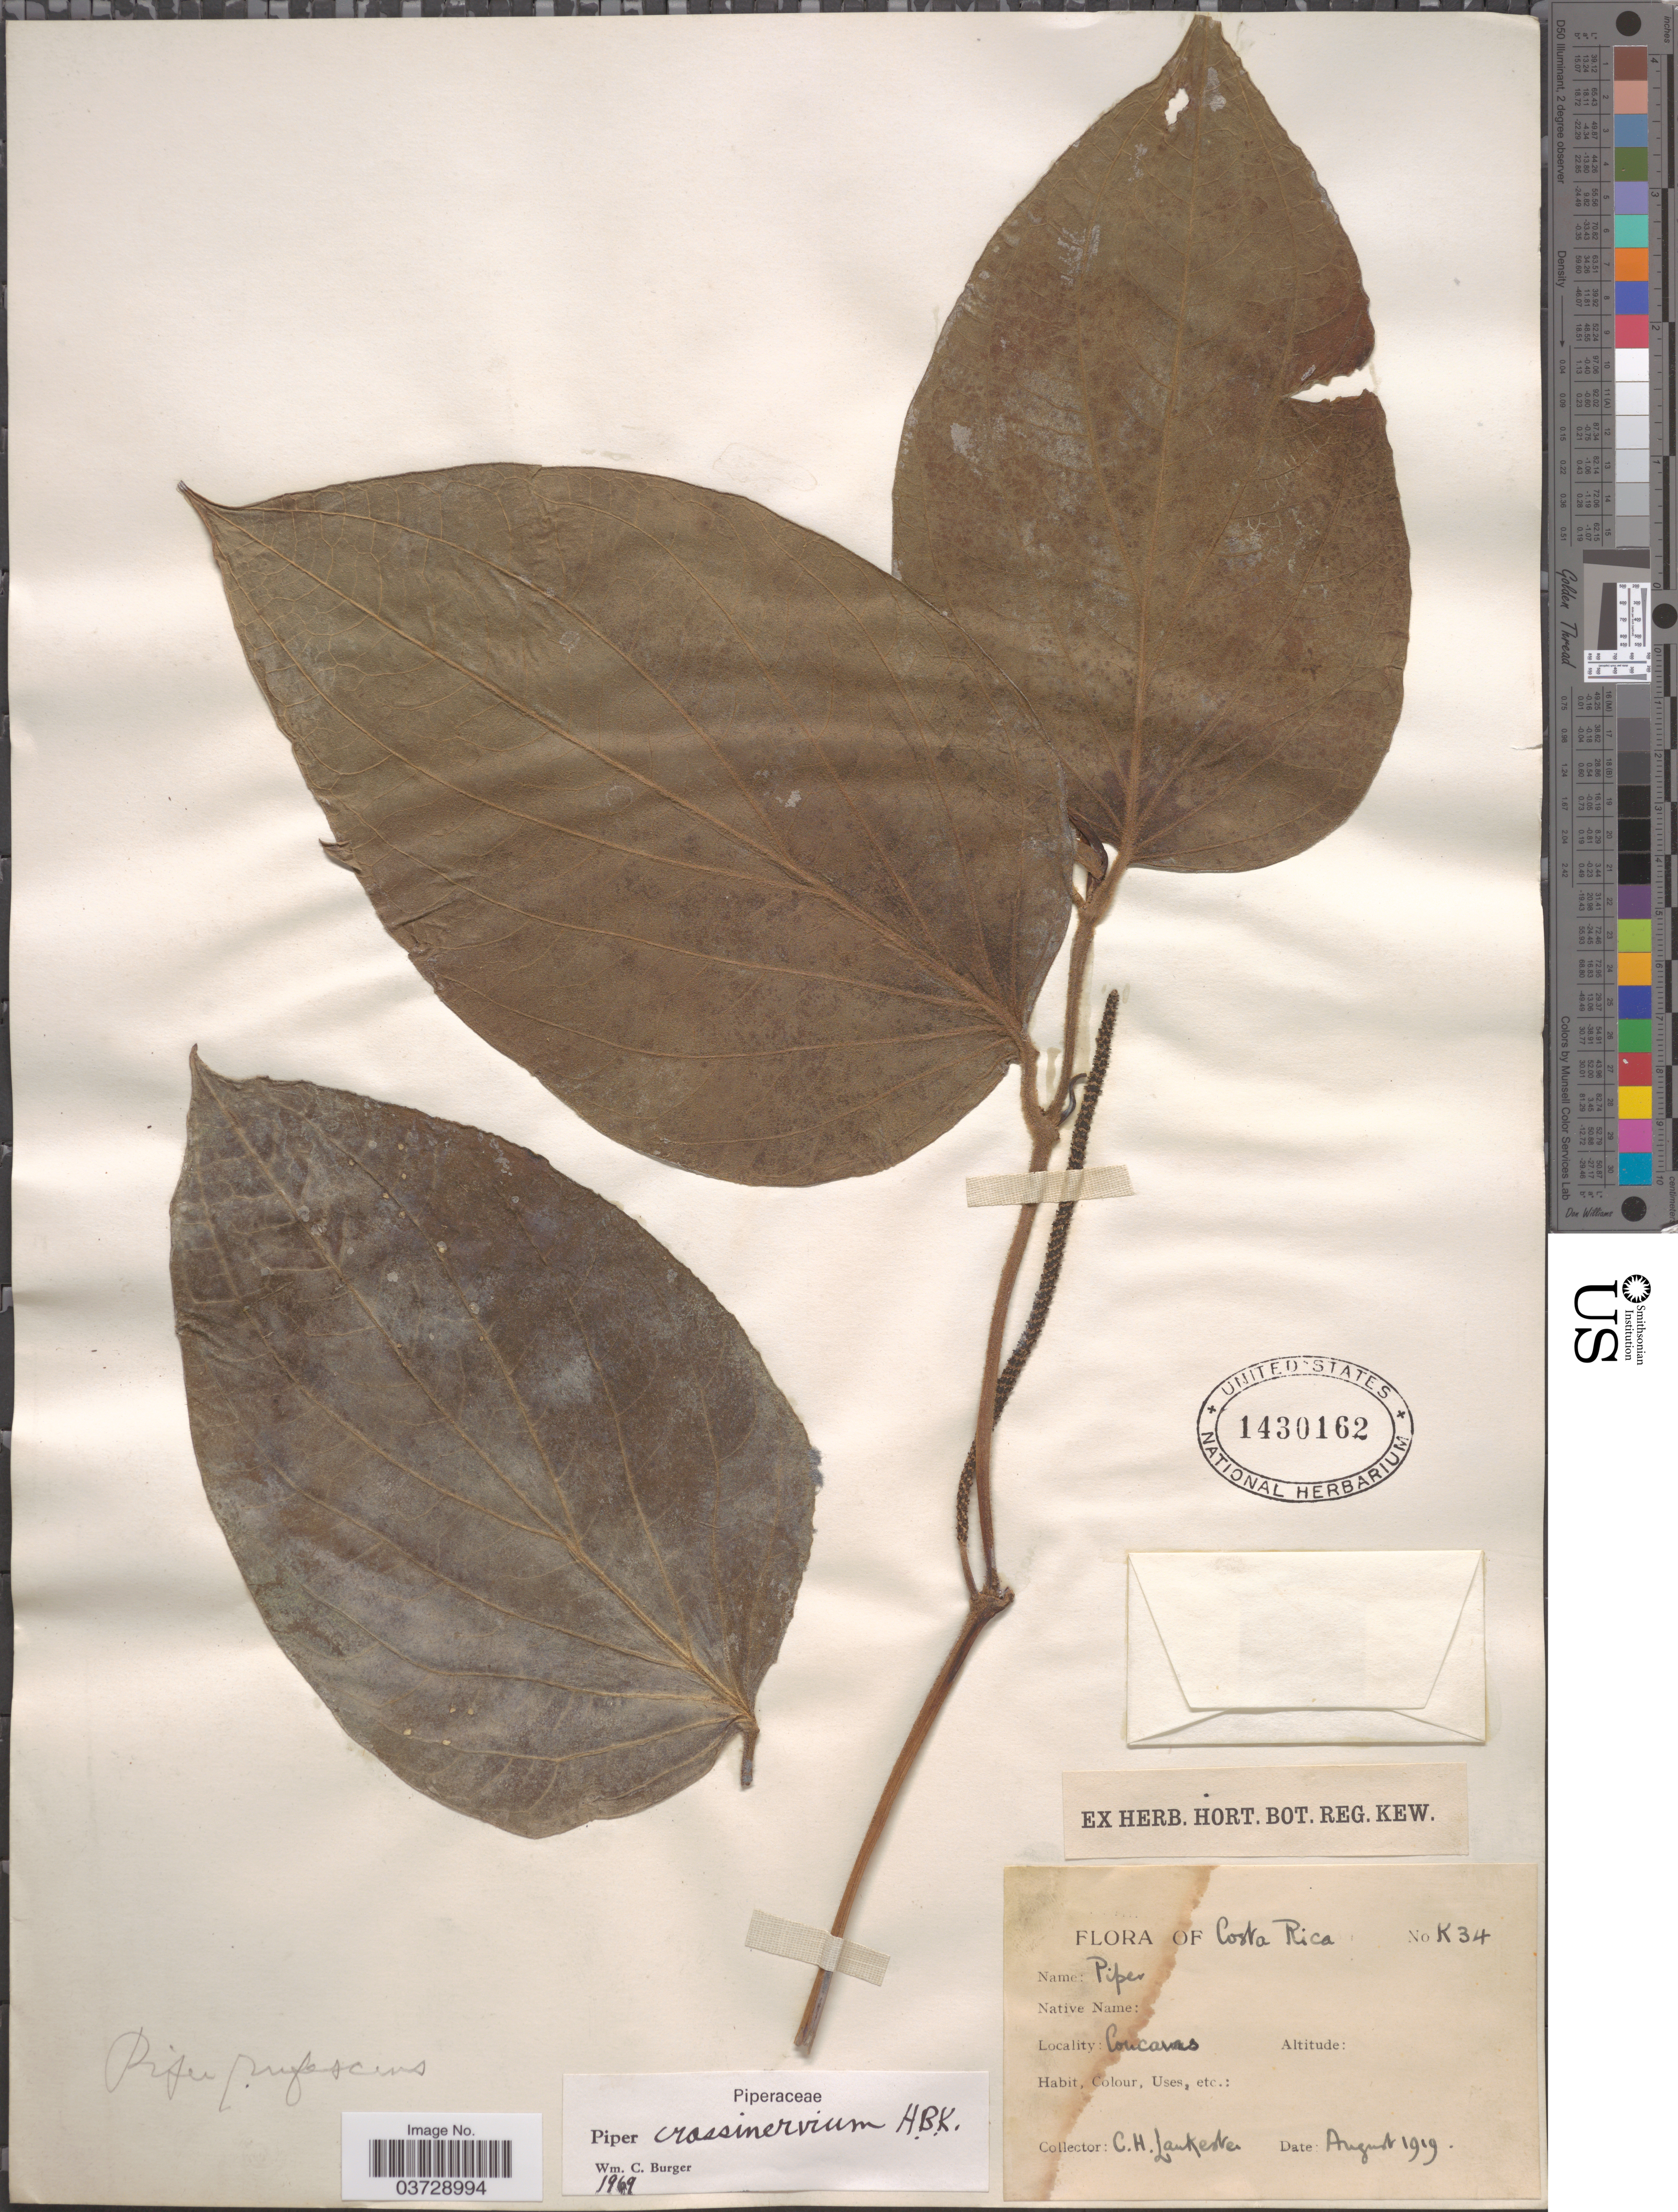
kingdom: Plantae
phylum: Tracheophyta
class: Magnoliopsida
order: Piperales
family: Piperaceae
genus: Piper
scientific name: Piper crassinervium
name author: Kunth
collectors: C. Laukesten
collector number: K34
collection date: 1919-08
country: Costa Rica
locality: Concavas.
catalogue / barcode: US 1430162